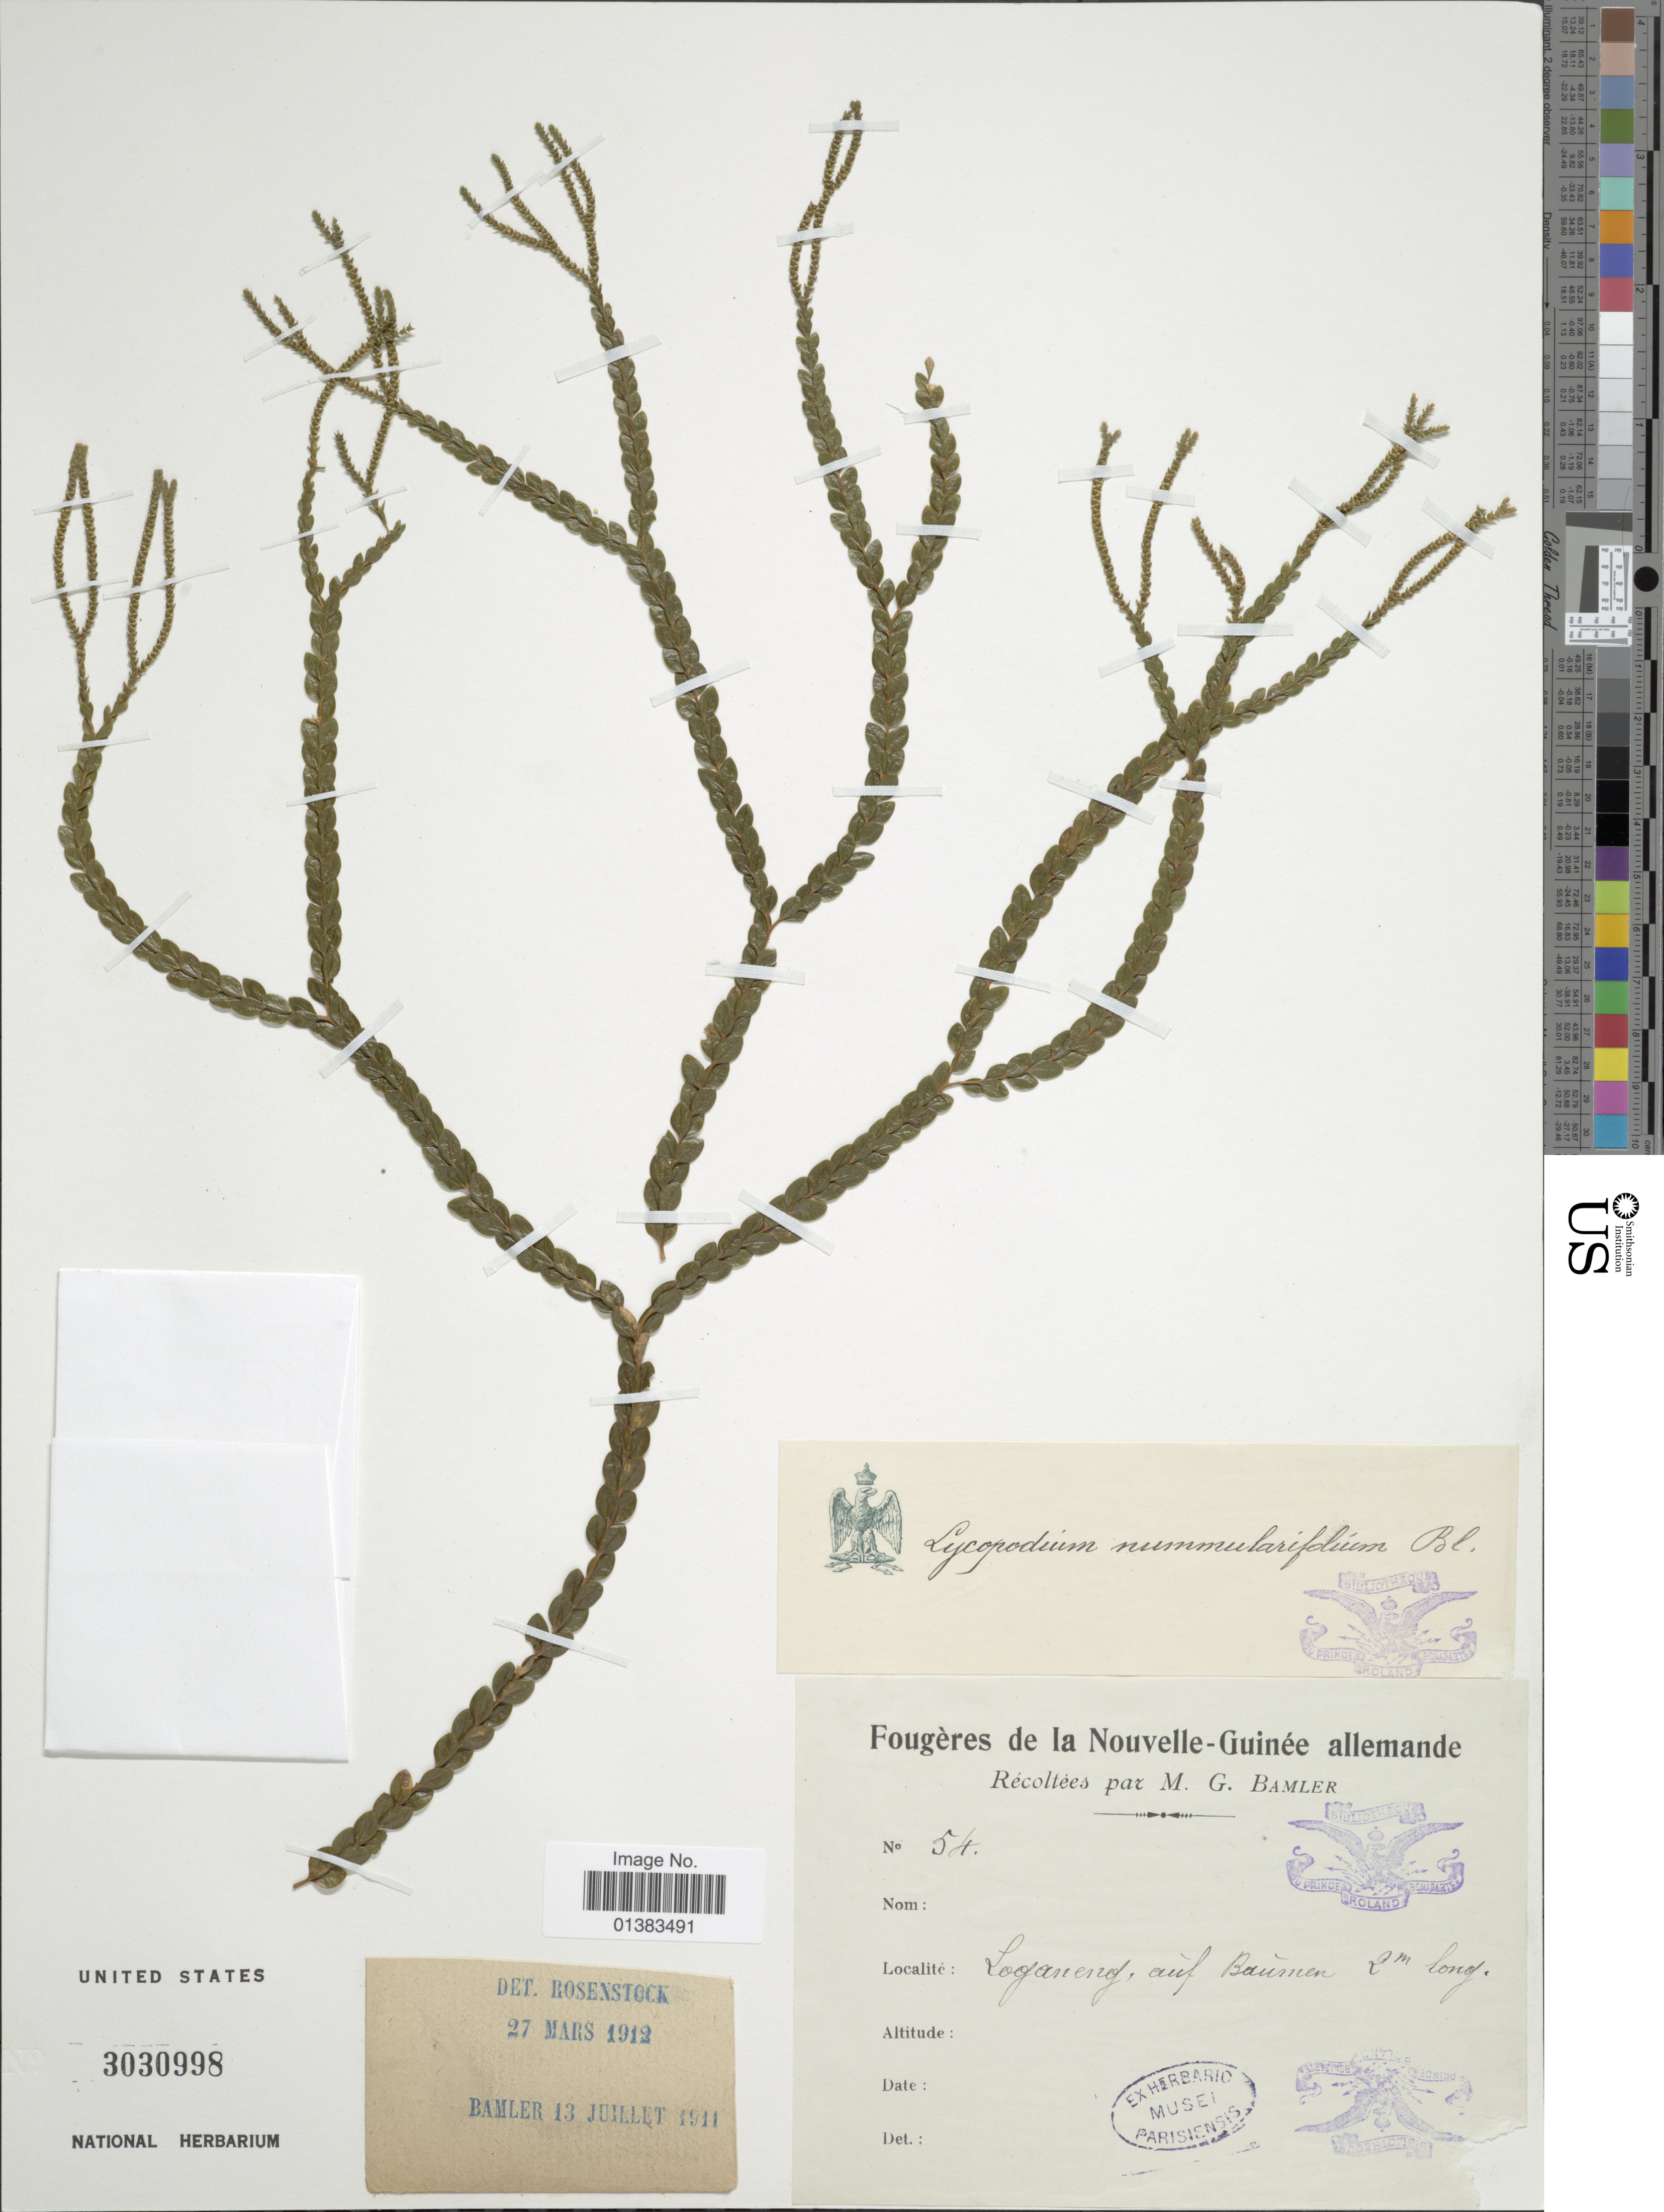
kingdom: Plantae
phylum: Tracheophyta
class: Lycopodiopsida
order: Lycopodiales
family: Lycopodiaceae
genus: Phlegmariurus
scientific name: Phlegmariurus nummulariifolius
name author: (Blume) Ching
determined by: Field, A. R.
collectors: M. Bamler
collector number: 54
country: Papua New Guinea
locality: Nouvelle-Guinée allemande, Loganeng, auf Baumen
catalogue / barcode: US 3030998